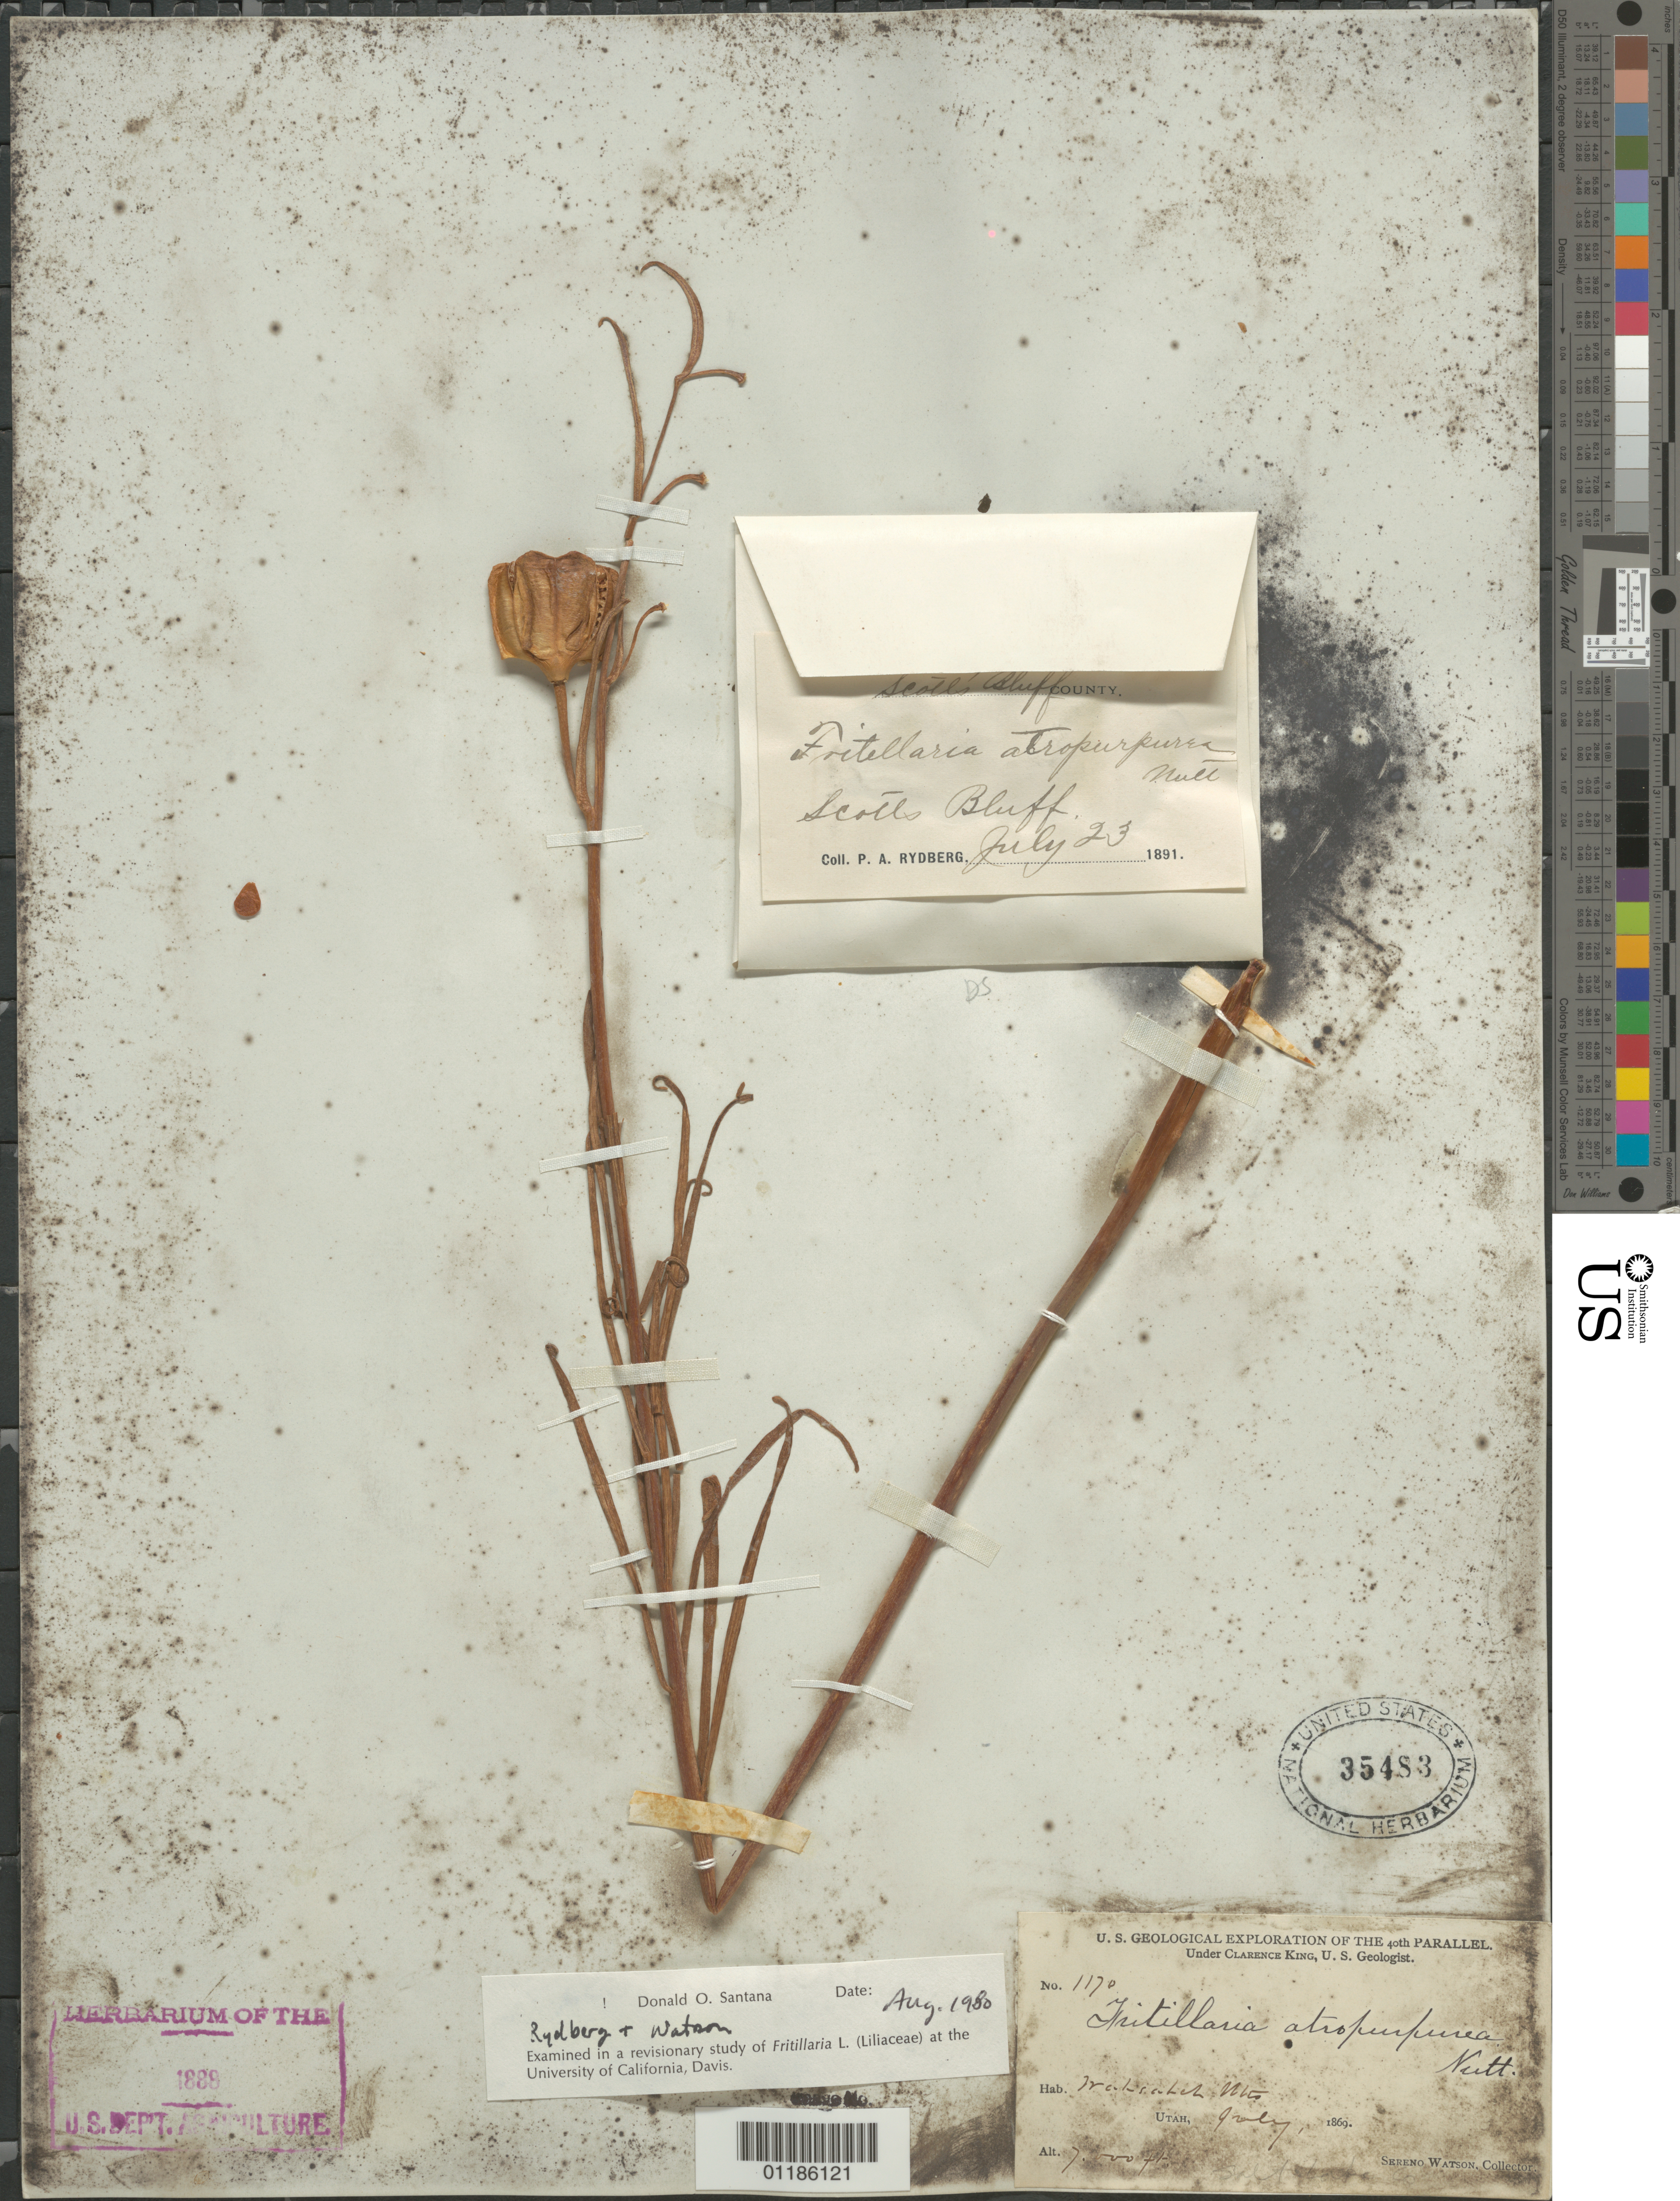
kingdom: Plantae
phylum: Tracheophyta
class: Liliopsida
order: Liliales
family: Liliaceae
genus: Fritillaria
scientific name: Fritillaria atropurpurea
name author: Nutt.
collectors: S. Watson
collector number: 1170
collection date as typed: Jul 1869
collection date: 1869-07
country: United States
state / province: Utah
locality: Wasatch Mts.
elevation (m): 2134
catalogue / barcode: US 35483